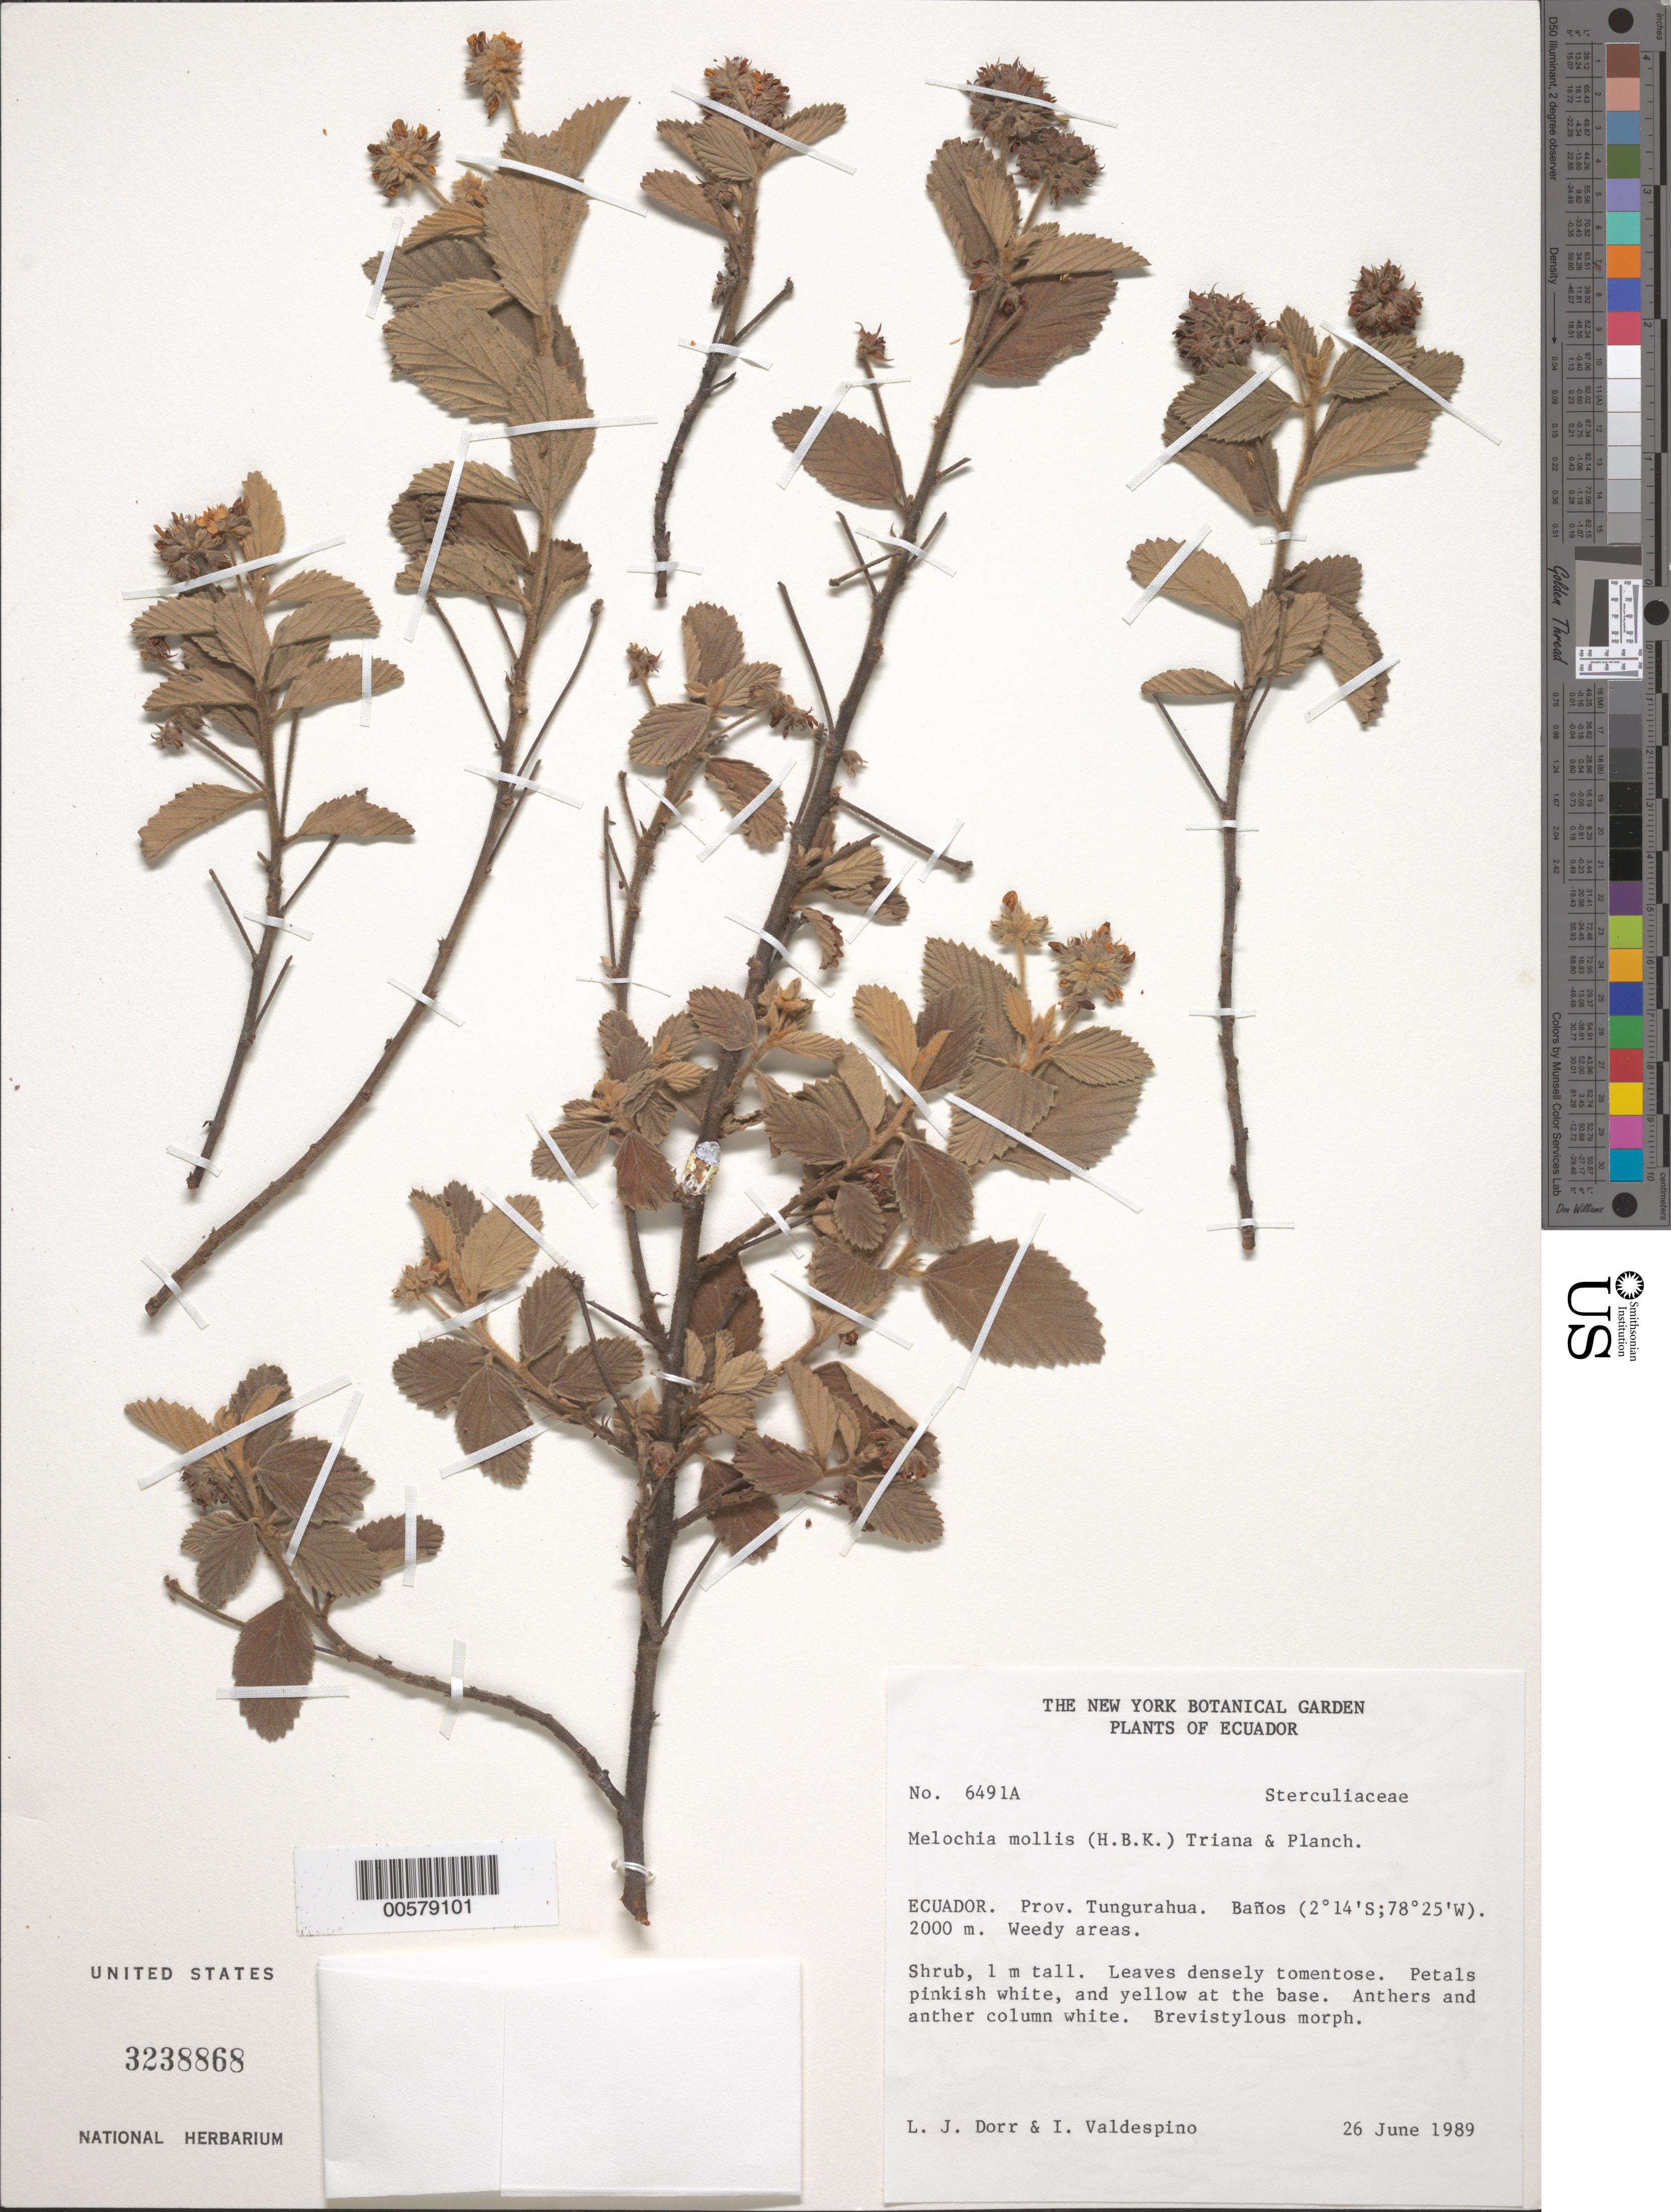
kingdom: Plantae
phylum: Tracheophyta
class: Magnoliopsida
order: Malvales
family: Malvaceae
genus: Melochia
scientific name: Melochia mollis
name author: (Kunth) Triana & Planch.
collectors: L. J. Dorr & I. A. Valdespino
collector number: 6491A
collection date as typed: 26 Jun 1989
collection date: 1989-06-26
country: Ecuador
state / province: Tungurahua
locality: Baños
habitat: Weedy areas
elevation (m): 2000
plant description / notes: NY, US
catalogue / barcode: US 3238868